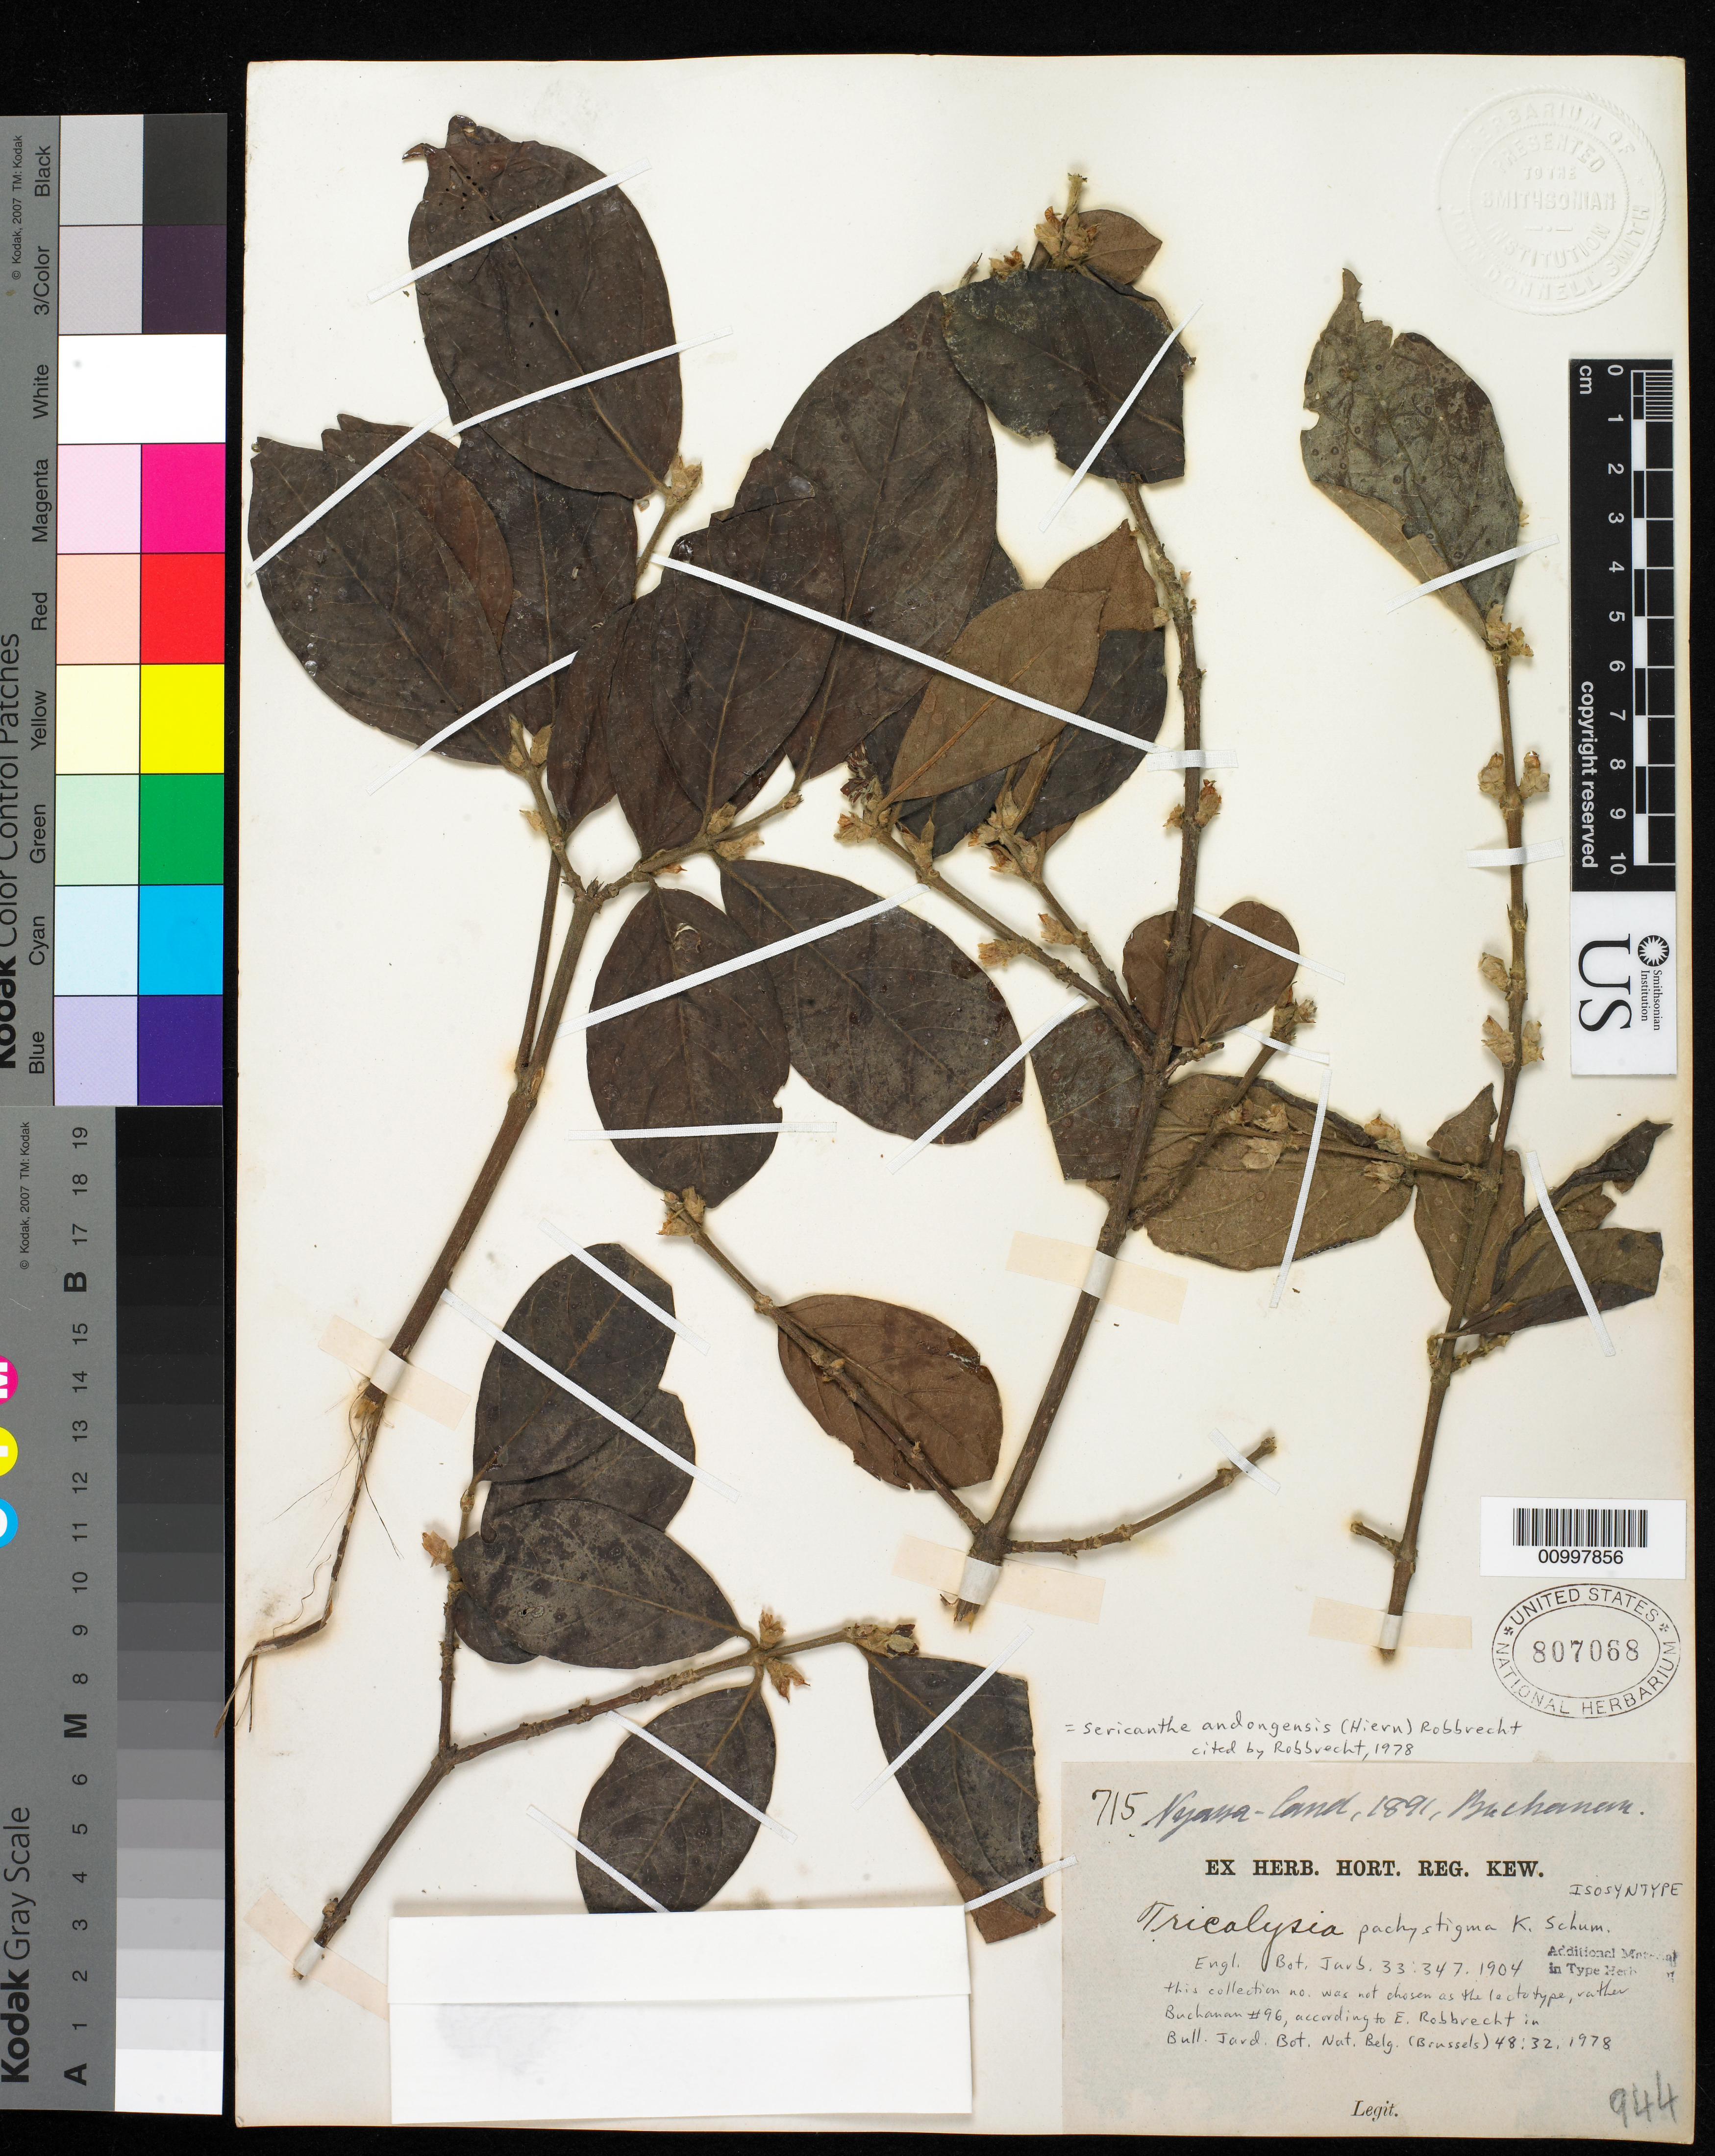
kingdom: Plantae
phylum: Tracheophyta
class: Magnoliopsida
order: Gentianales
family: Rubiaceae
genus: Tricalysia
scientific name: Tricalysia pachystigma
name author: K. Schum. in Engl.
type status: Isosyntype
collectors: J. Buchanan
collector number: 715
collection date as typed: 1891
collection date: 1891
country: Malawi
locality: Nyassa-land.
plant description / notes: Lectotype collection is Buchanan 96 as designated by Robbrecht, Bull. Jard. Bot. Nat. Belg. (Brussels) 48: 32 (1978).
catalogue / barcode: US 807068